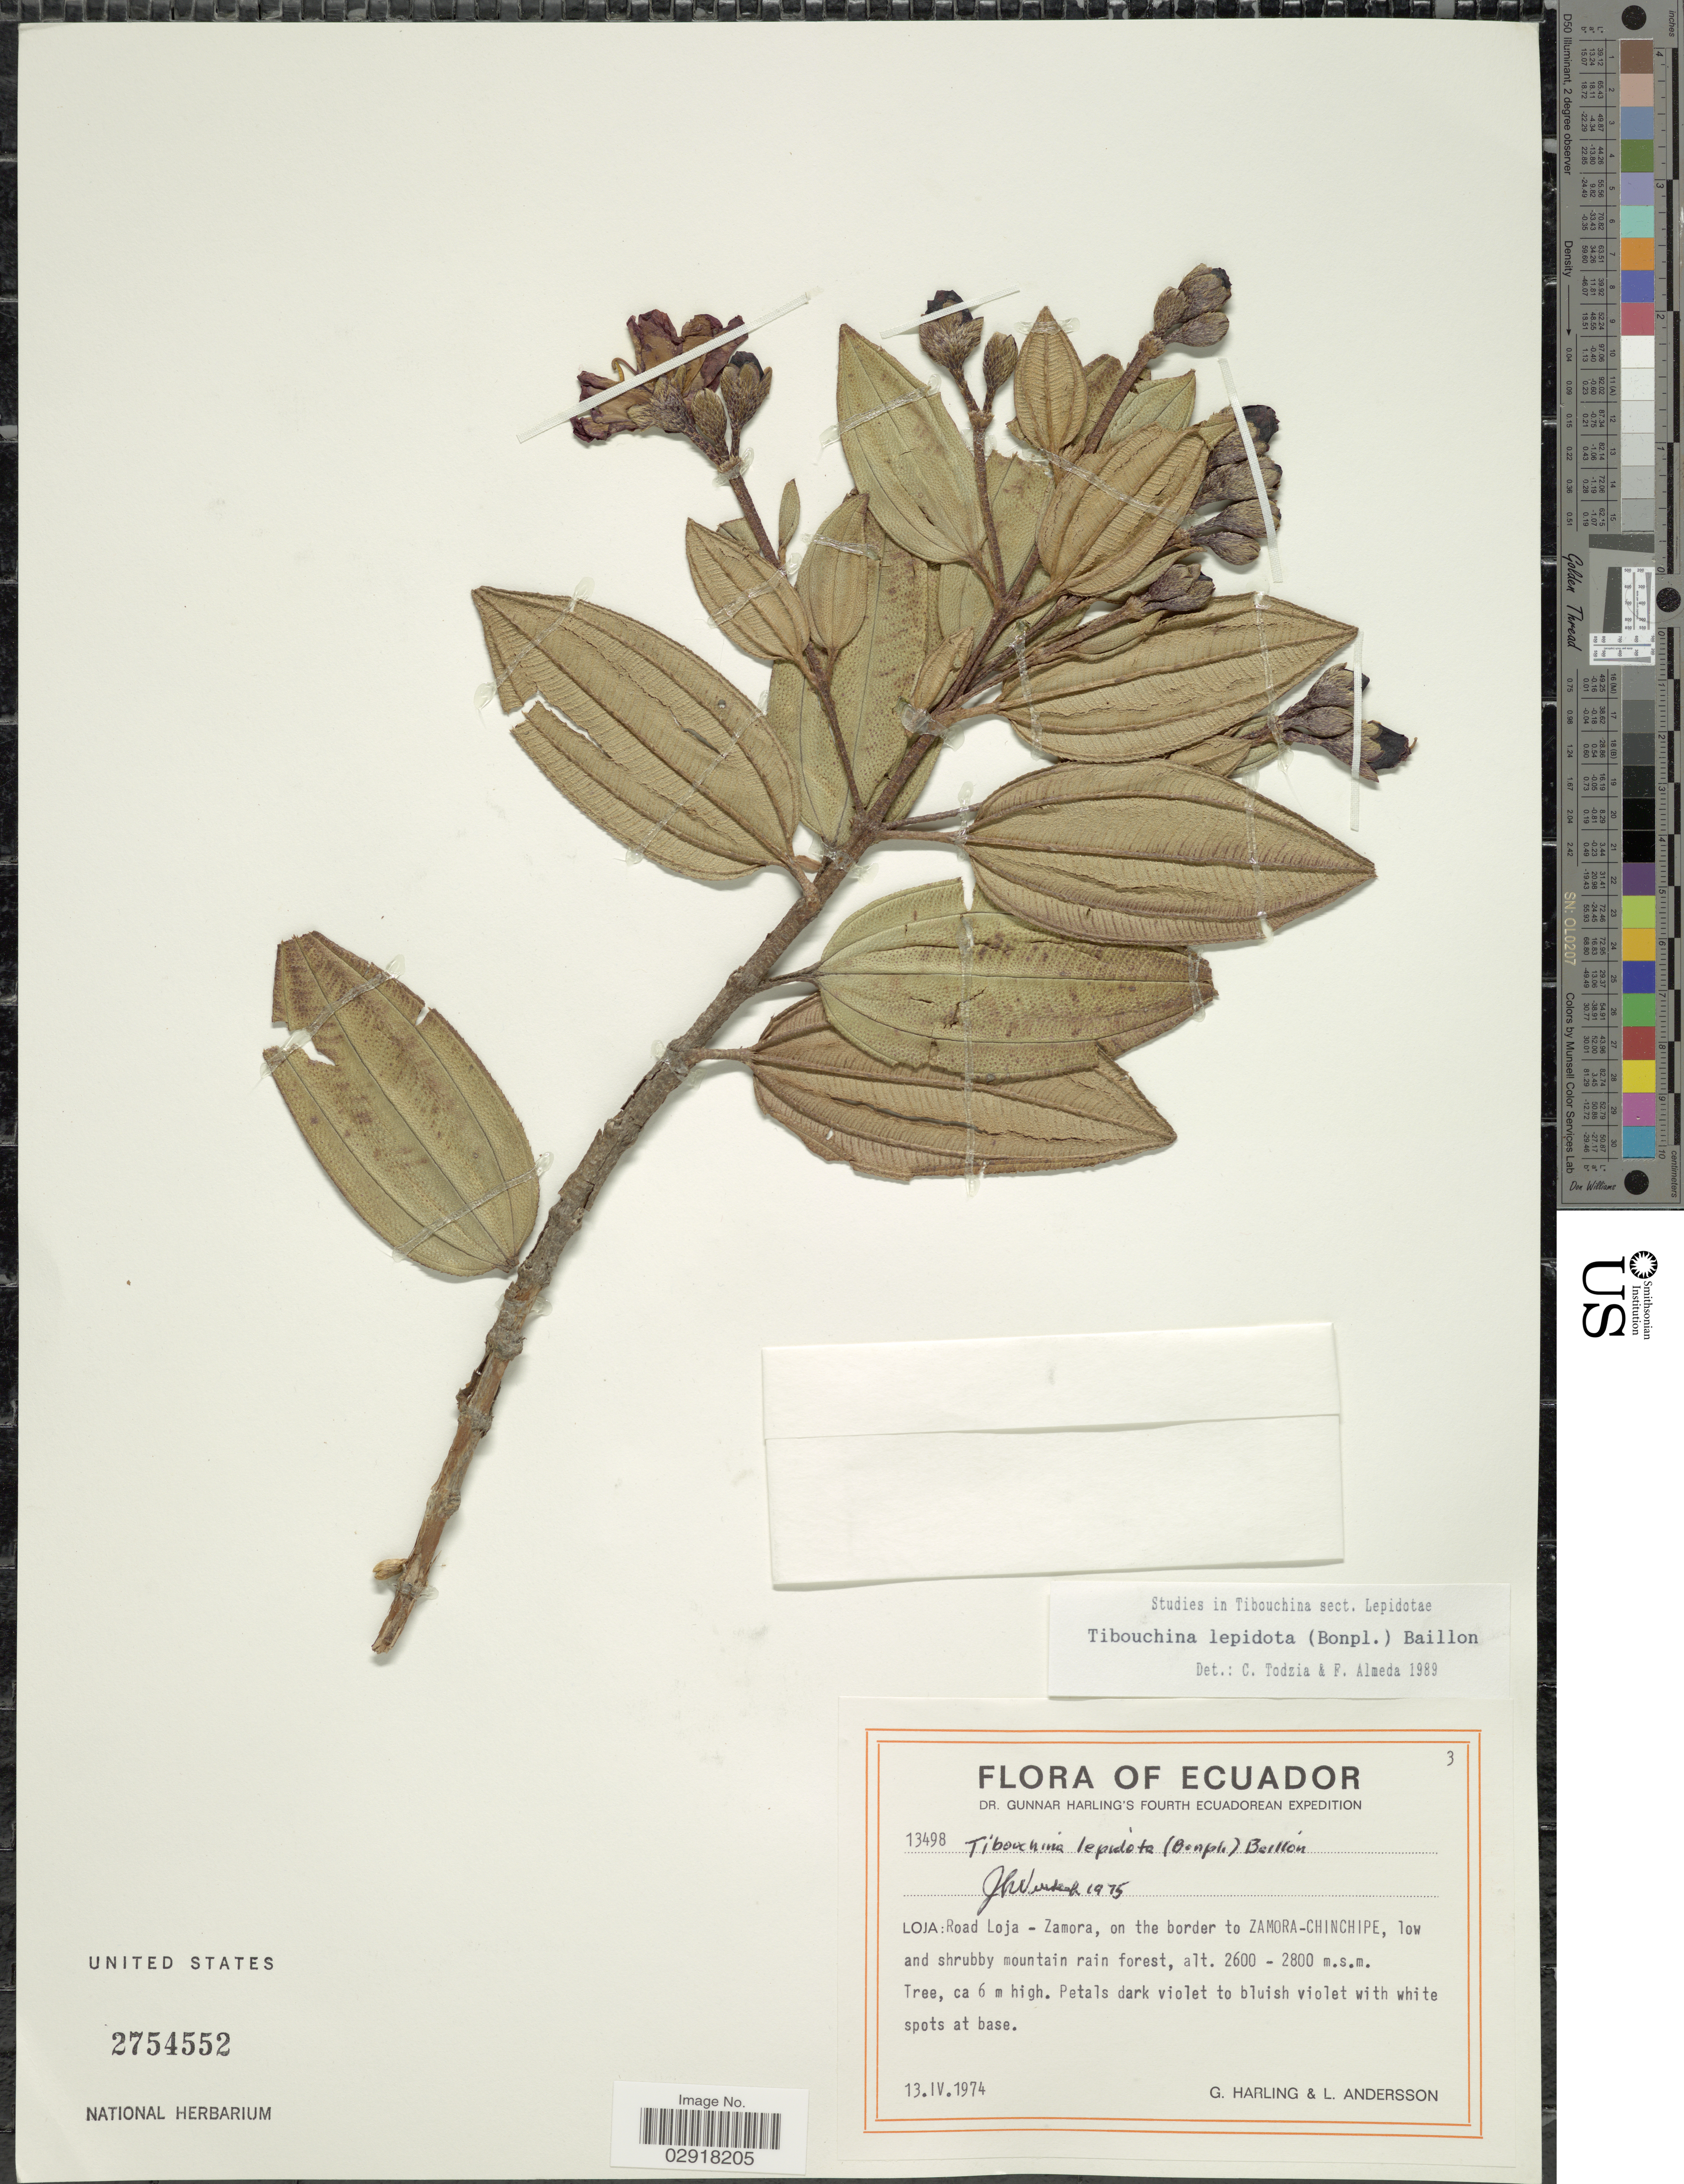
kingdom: Plantae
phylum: Tracheophyta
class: Magnoliopsida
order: Myrtales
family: Melastomataceae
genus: Andesanthus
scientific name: Andesanthus lepidotus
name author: (Humb. & Bonpl.) P.J.F. Guim. & Michelang.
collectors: G. Harling & L. Andersson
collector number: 13498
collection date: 1974-04-13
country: Ecuador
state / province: Loja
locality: Road Loja - Zamora, on the border to Zamora-Chinchipe.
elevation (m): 2600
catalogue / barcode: US 2754552